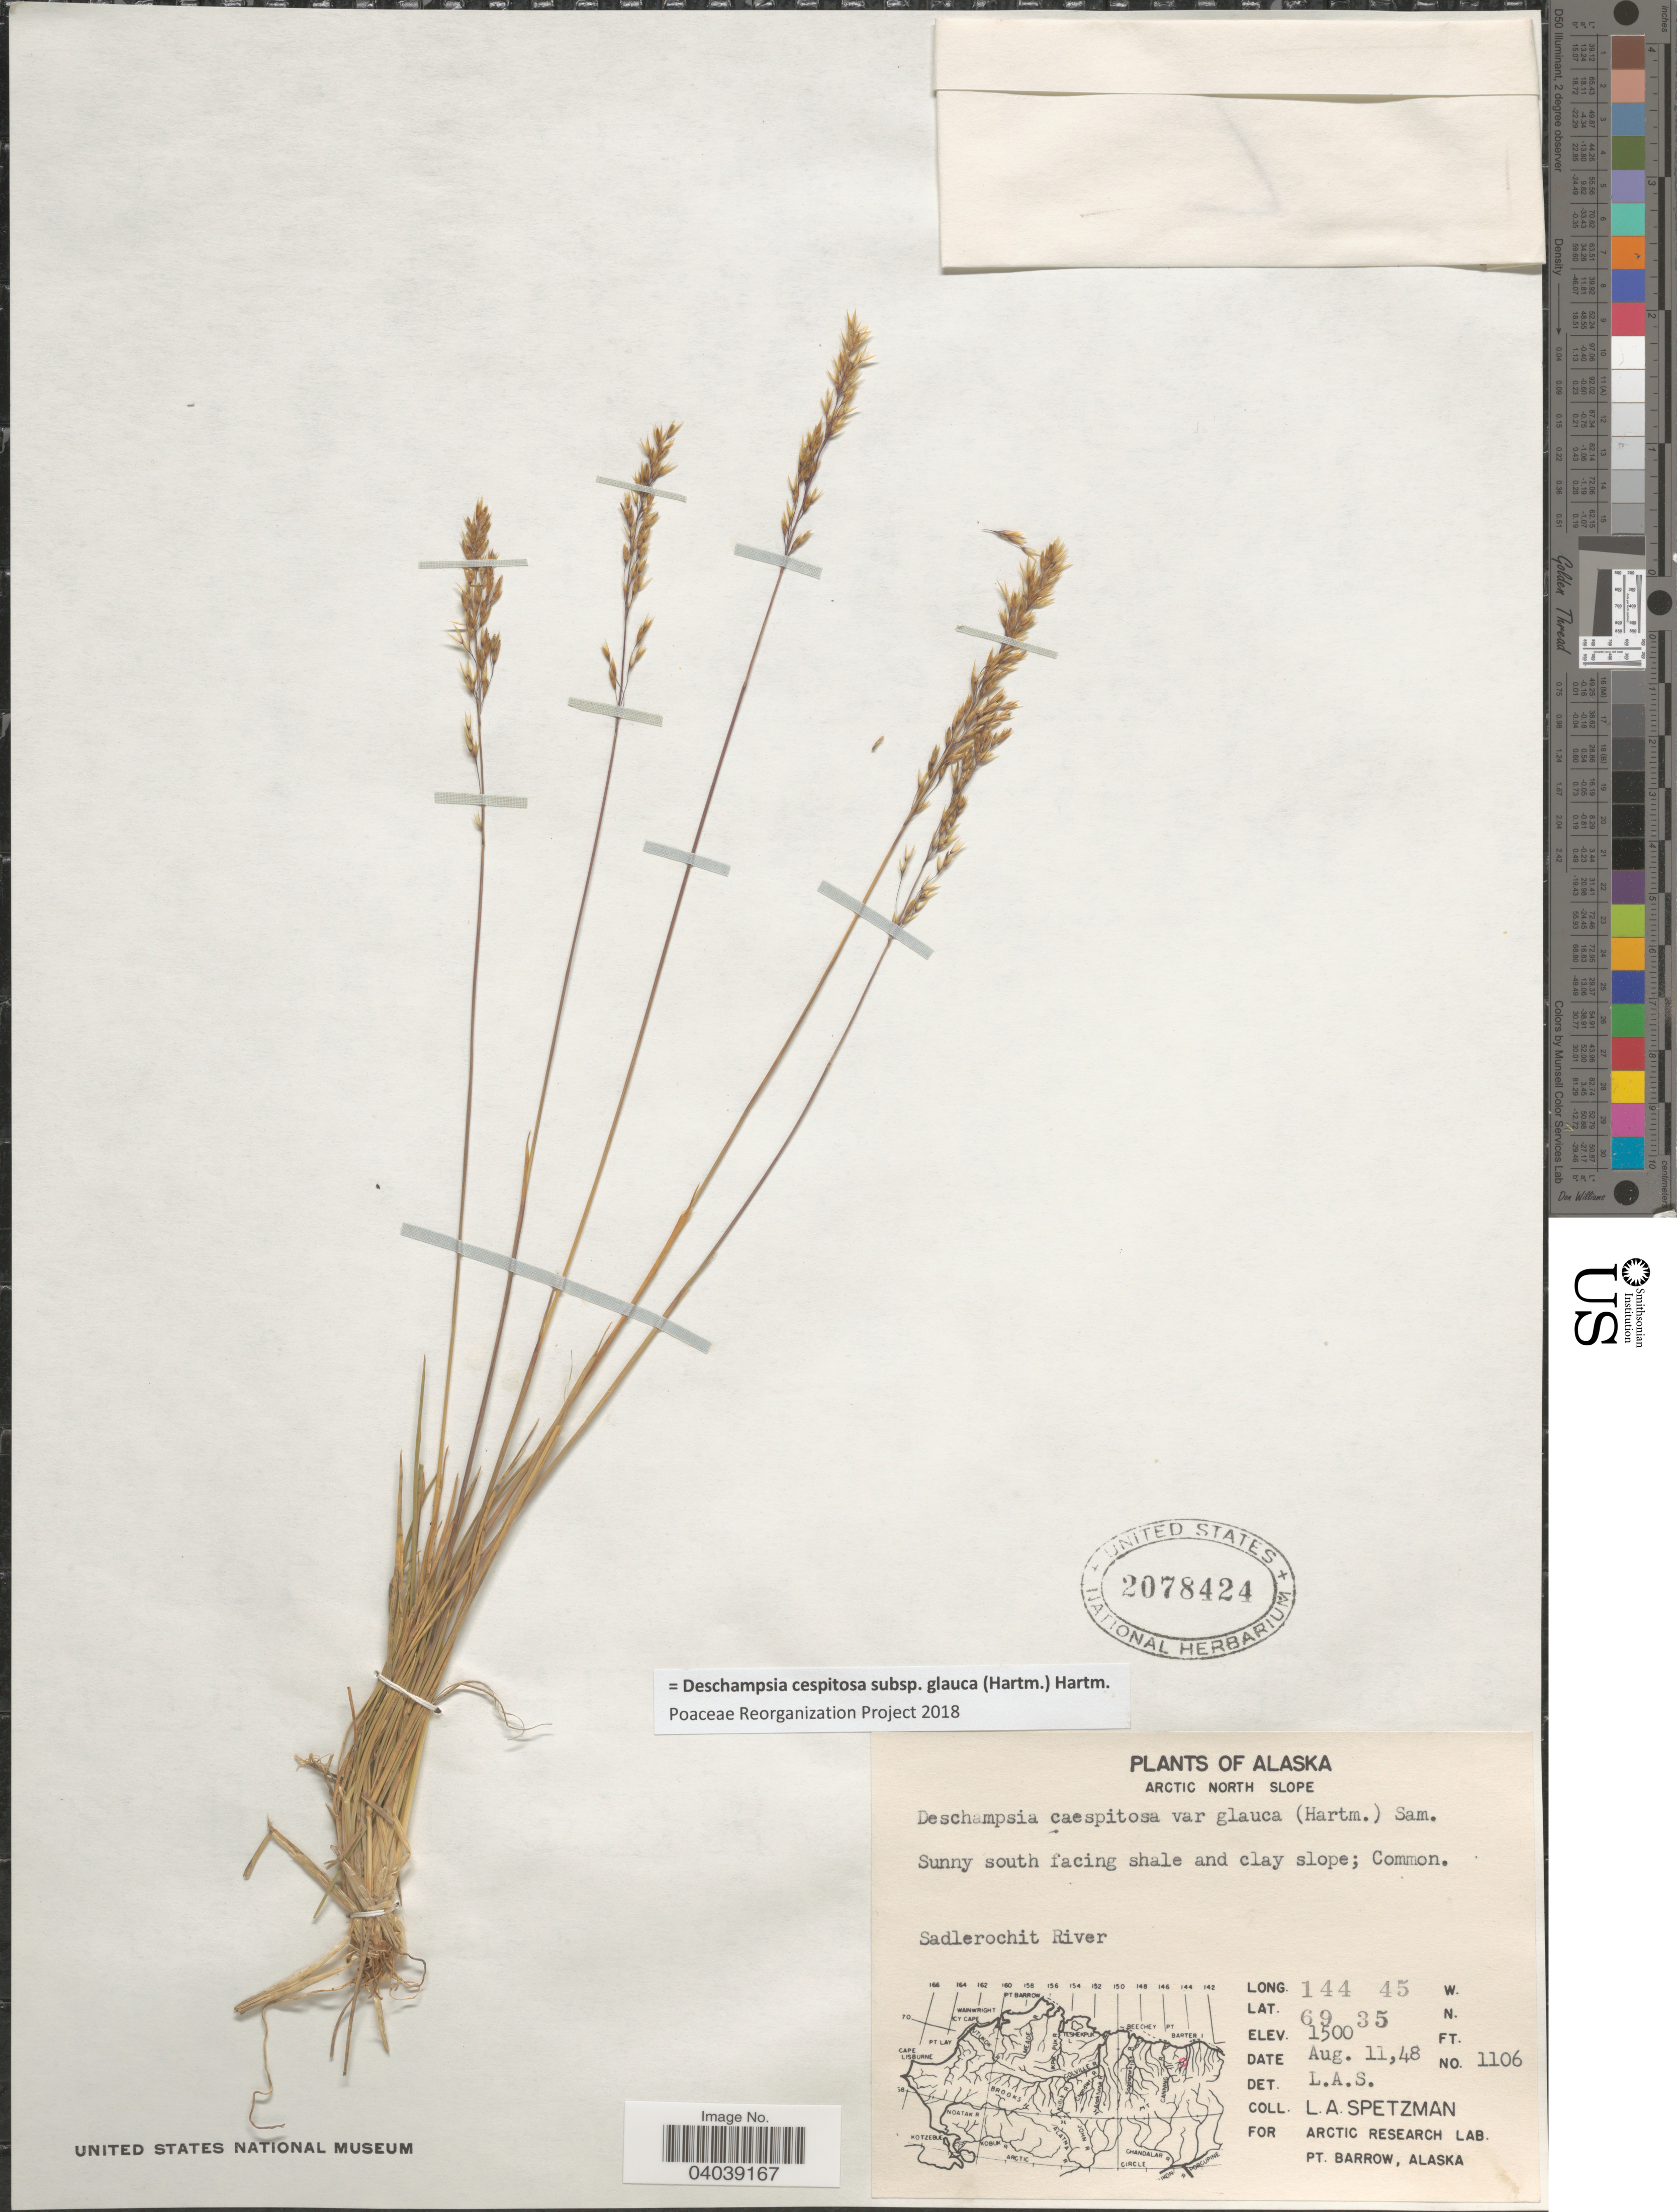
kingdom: Plantae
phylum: Tracheophyta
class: Liliopsida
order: Poales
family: Poaceae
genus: Deschampsia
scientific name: Deschampsia cespitosa subsp. glauca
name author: (Hartm.) Hartm.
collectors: L. Spetzman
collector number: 1106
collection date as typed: Transcribed d/m/y: 11/8/48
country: United States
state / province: Alaska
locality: Arctic North Slope. Sunny south facing shale and clay slope. Sadlerochit River.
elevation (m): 457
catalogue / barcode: US 2078424